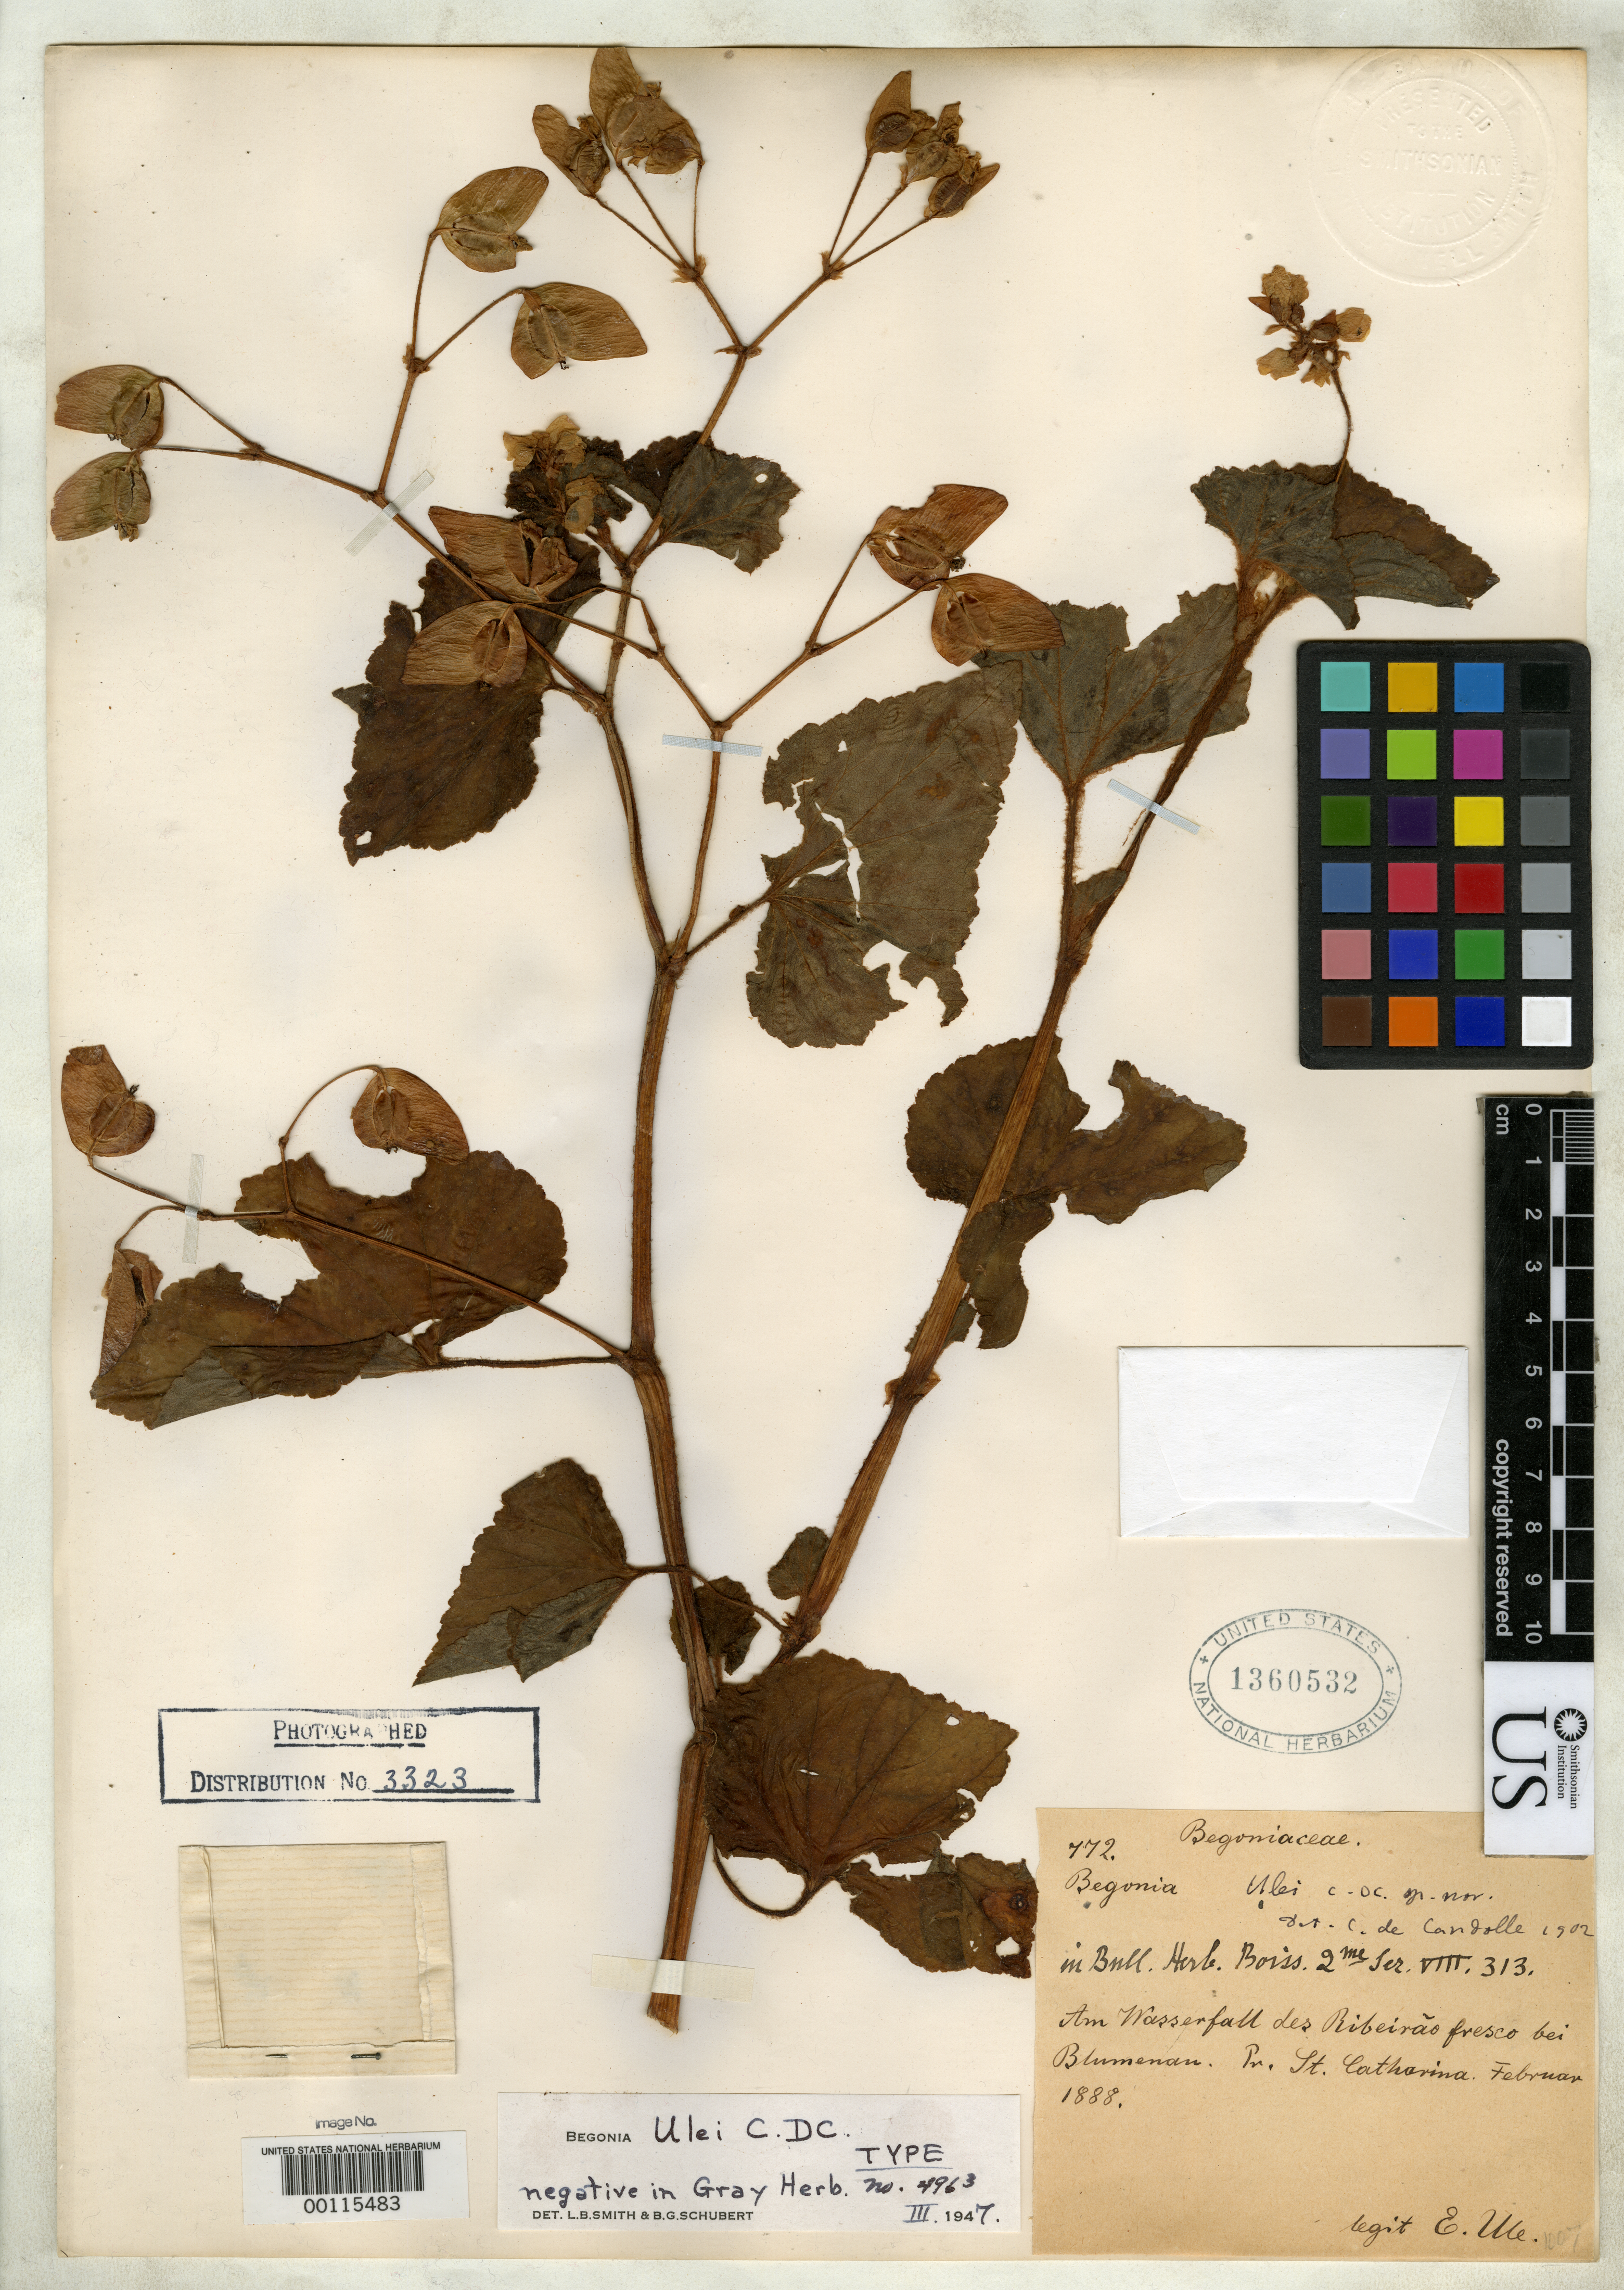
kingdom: Plantae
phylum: Tracheophyta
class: Magnoliopsida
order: Cucurbitales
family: Begoniaceae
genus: Begonia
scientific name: Begonia ulei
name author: C. DC.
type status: Holotype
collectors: E. H. Ule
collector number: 772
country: Brazil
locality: Prope Blumenau.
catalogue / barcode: US 1360532